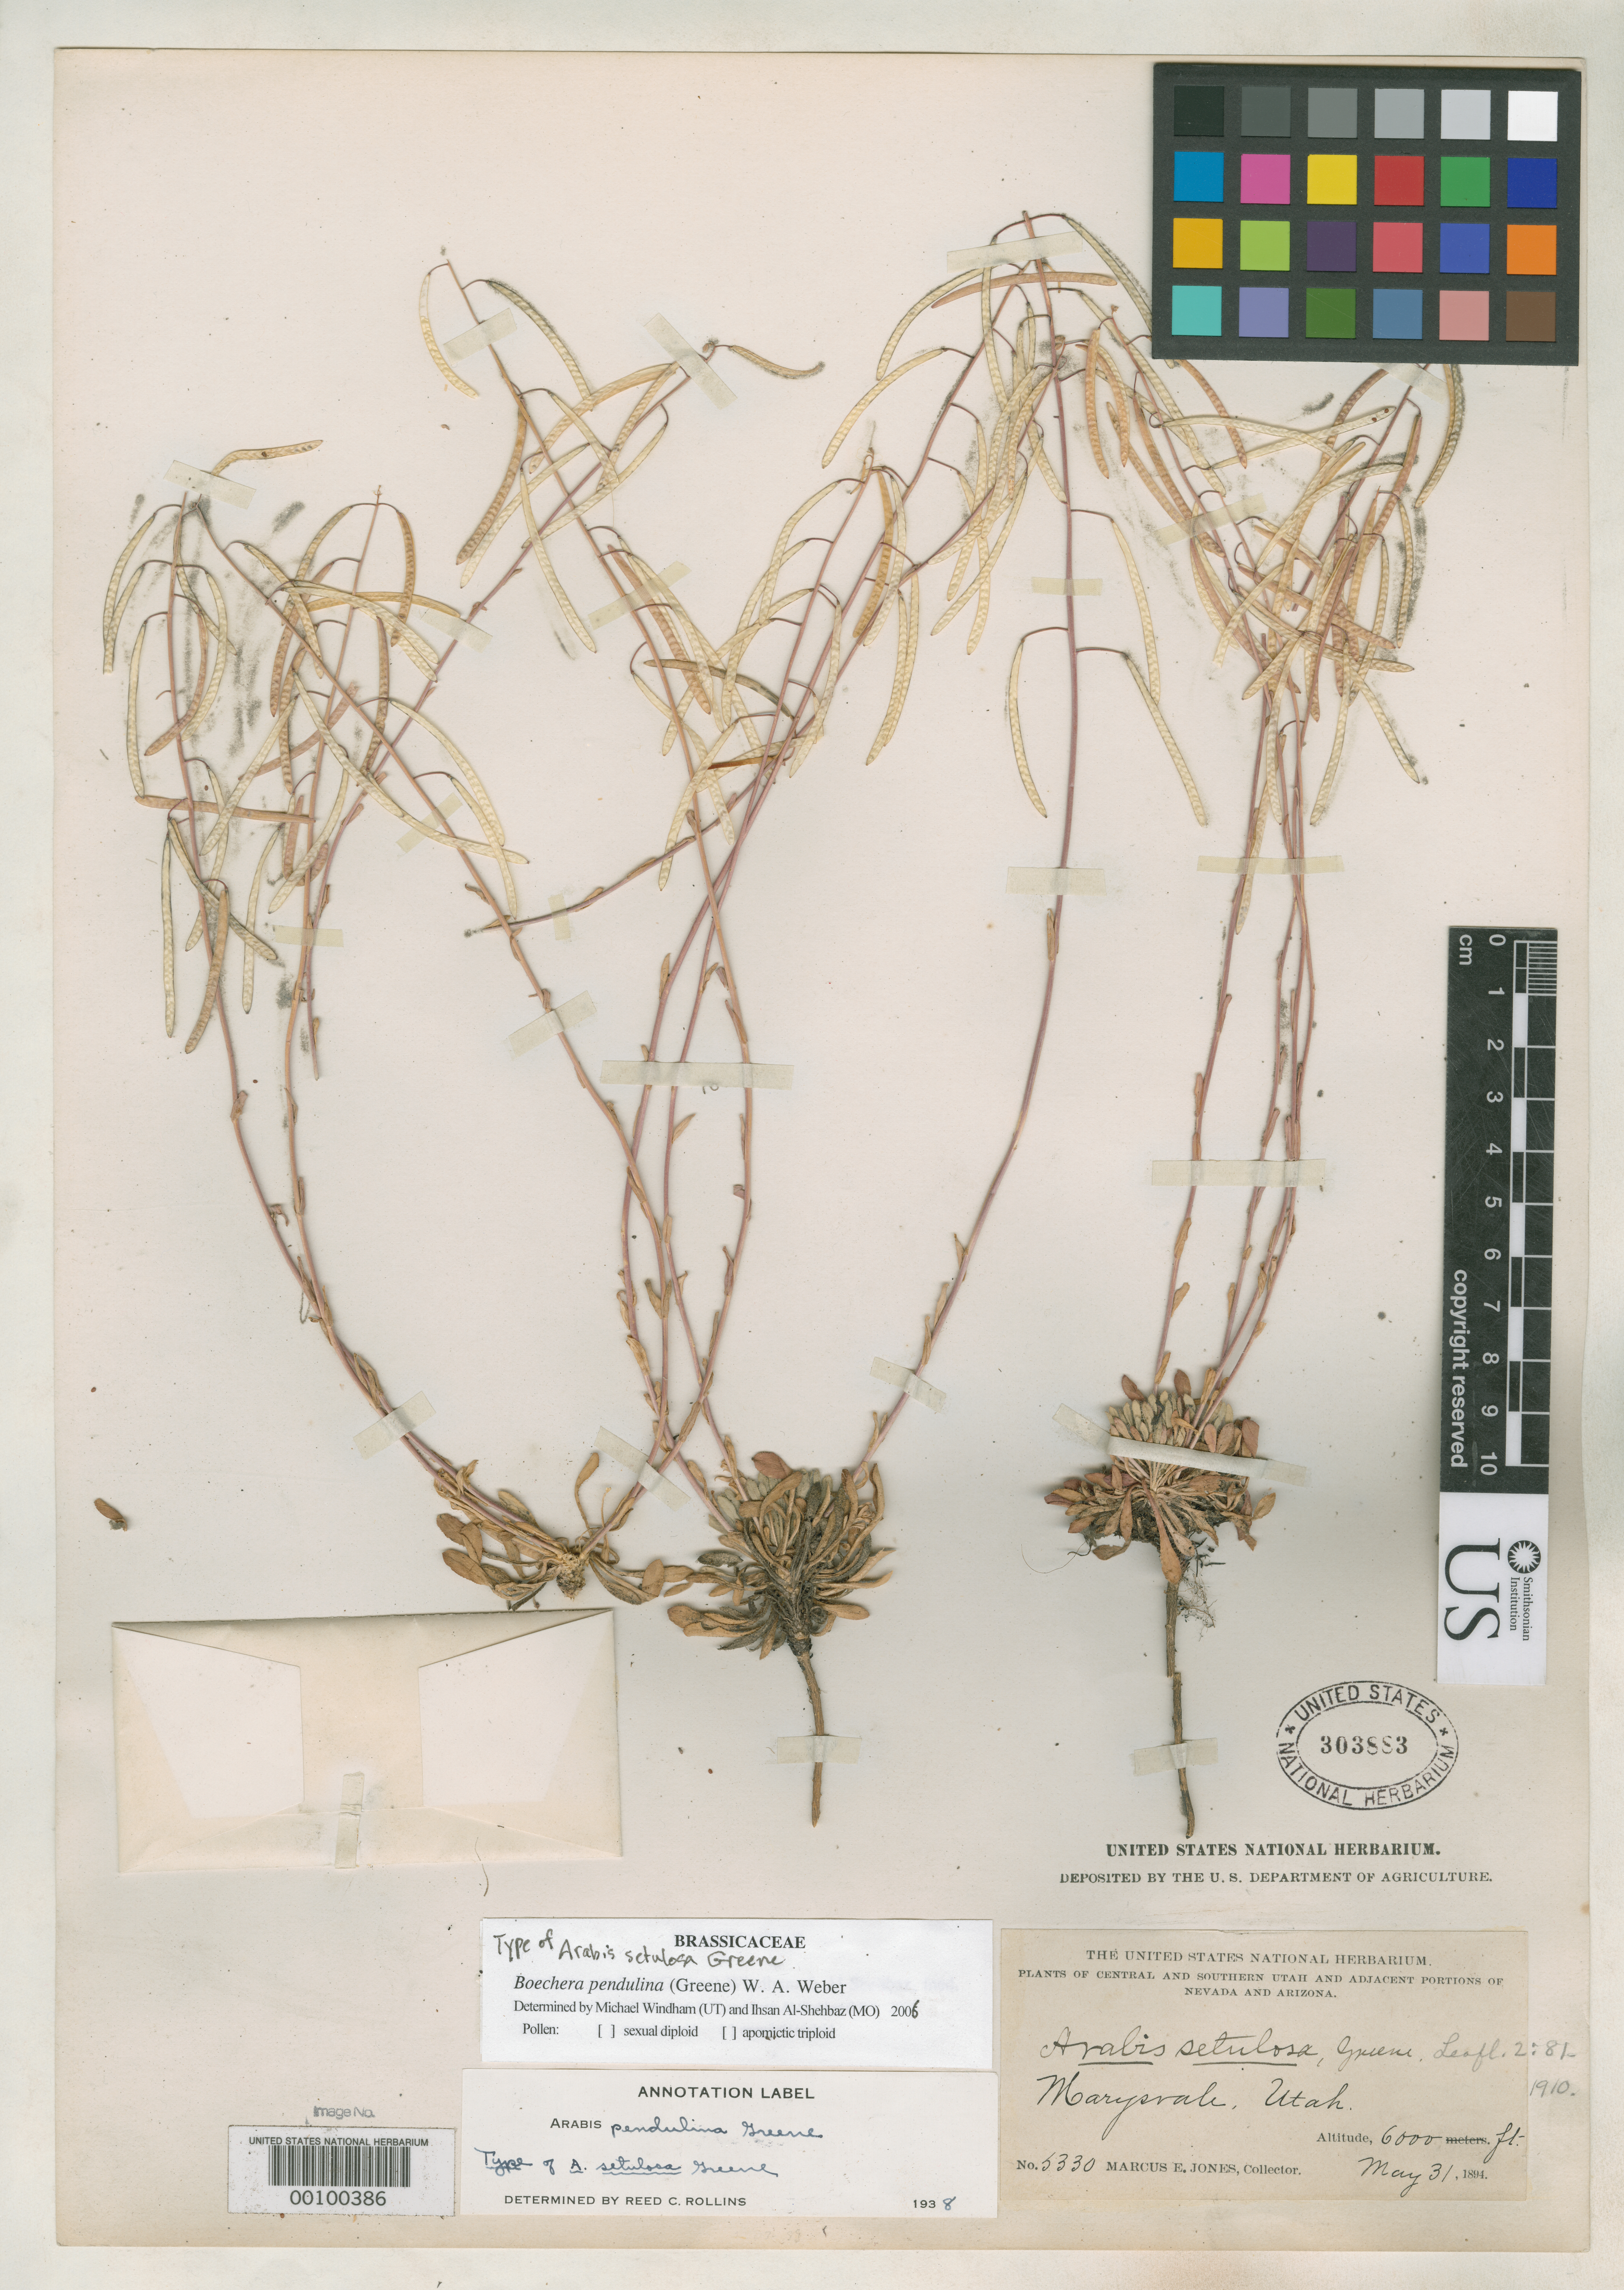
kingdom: Plantae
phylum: Tracheophyta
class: Magnoliopsida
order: Brassicales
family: Brassicaceae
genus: Arabis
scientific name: Arabis setulosa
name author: Greene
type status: Holotype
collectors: M. E. Jones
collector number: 5330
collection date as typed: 31 May 1894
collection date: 1894-05-31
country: United States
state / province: Utah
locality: Marysvale.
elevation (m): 1829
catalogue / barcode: US 303883